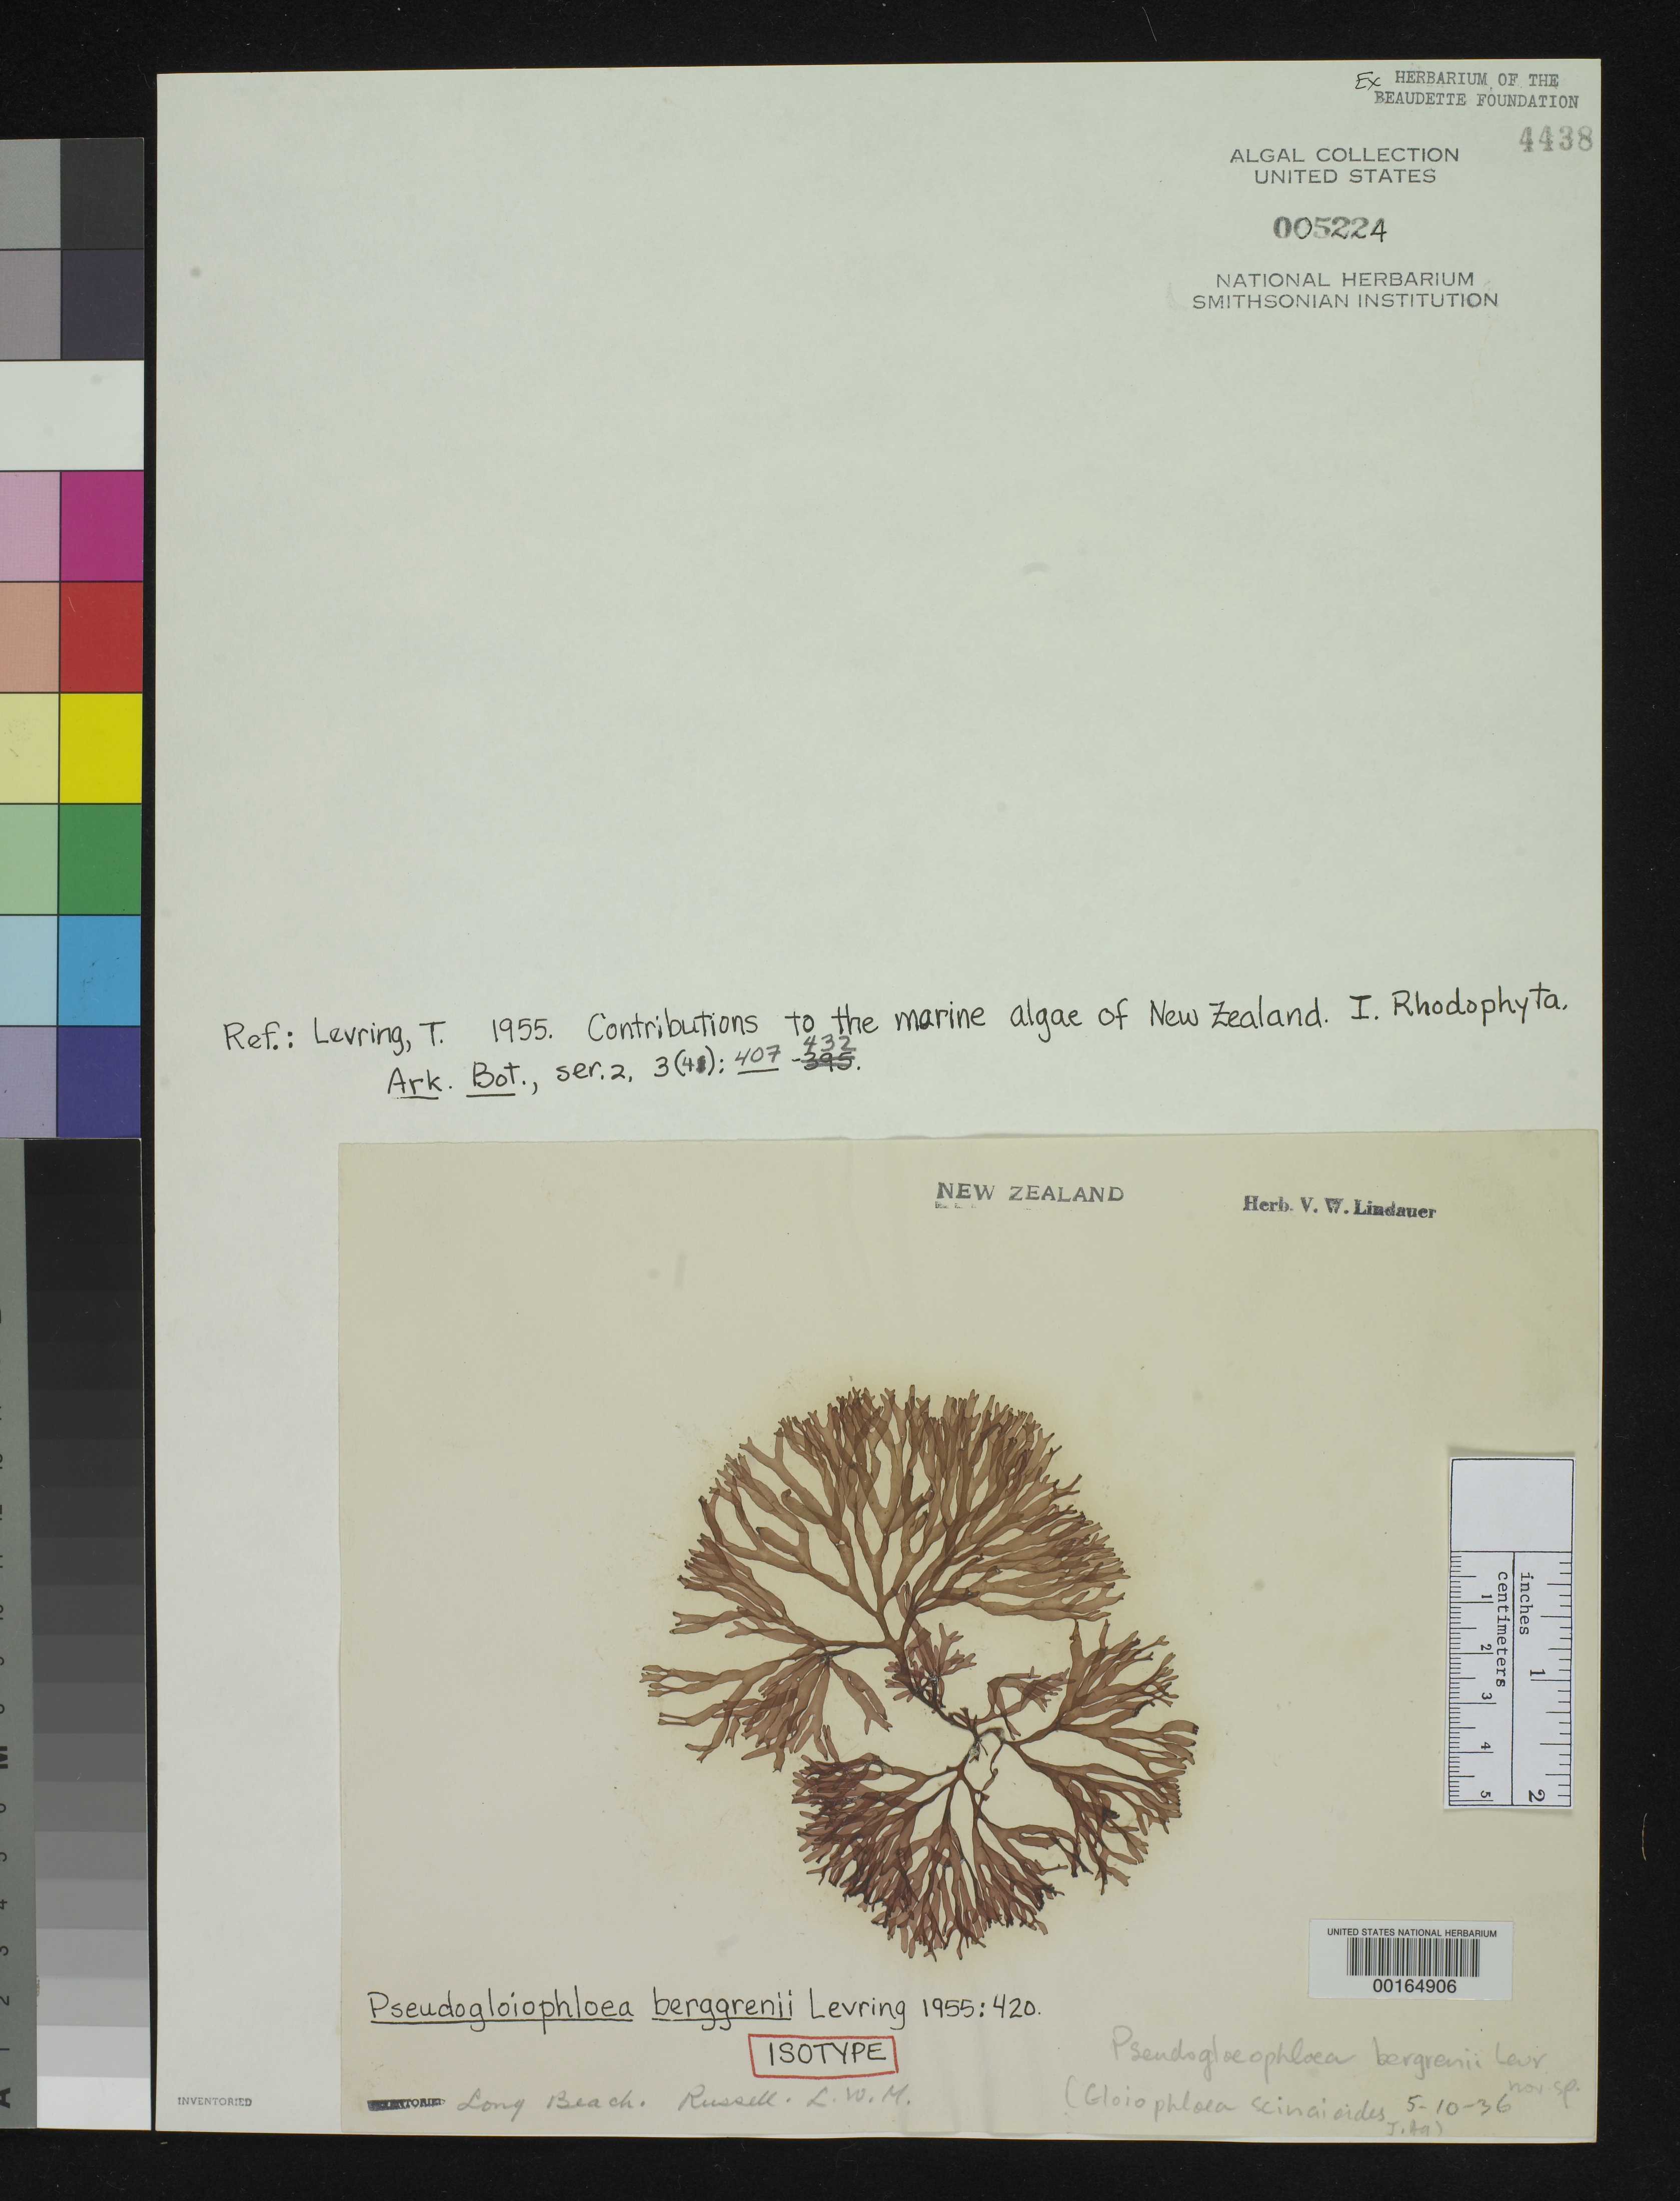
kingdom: Plantae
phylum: Rhodophyta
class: Florideophyceae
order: Nemaliales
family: Scinaiaceae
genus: Pseudogloiophloea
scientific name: Pseudogloiophloea berggrenii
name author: Levring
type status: Isotype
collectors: Lindauer, V. W. (herbarium)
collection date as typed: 05 Oct 1936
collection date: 1936-10-05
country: New Zealand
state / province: Northland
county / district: Far North District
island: North Island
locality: Long Beach, Russell.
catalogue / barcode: US 5224